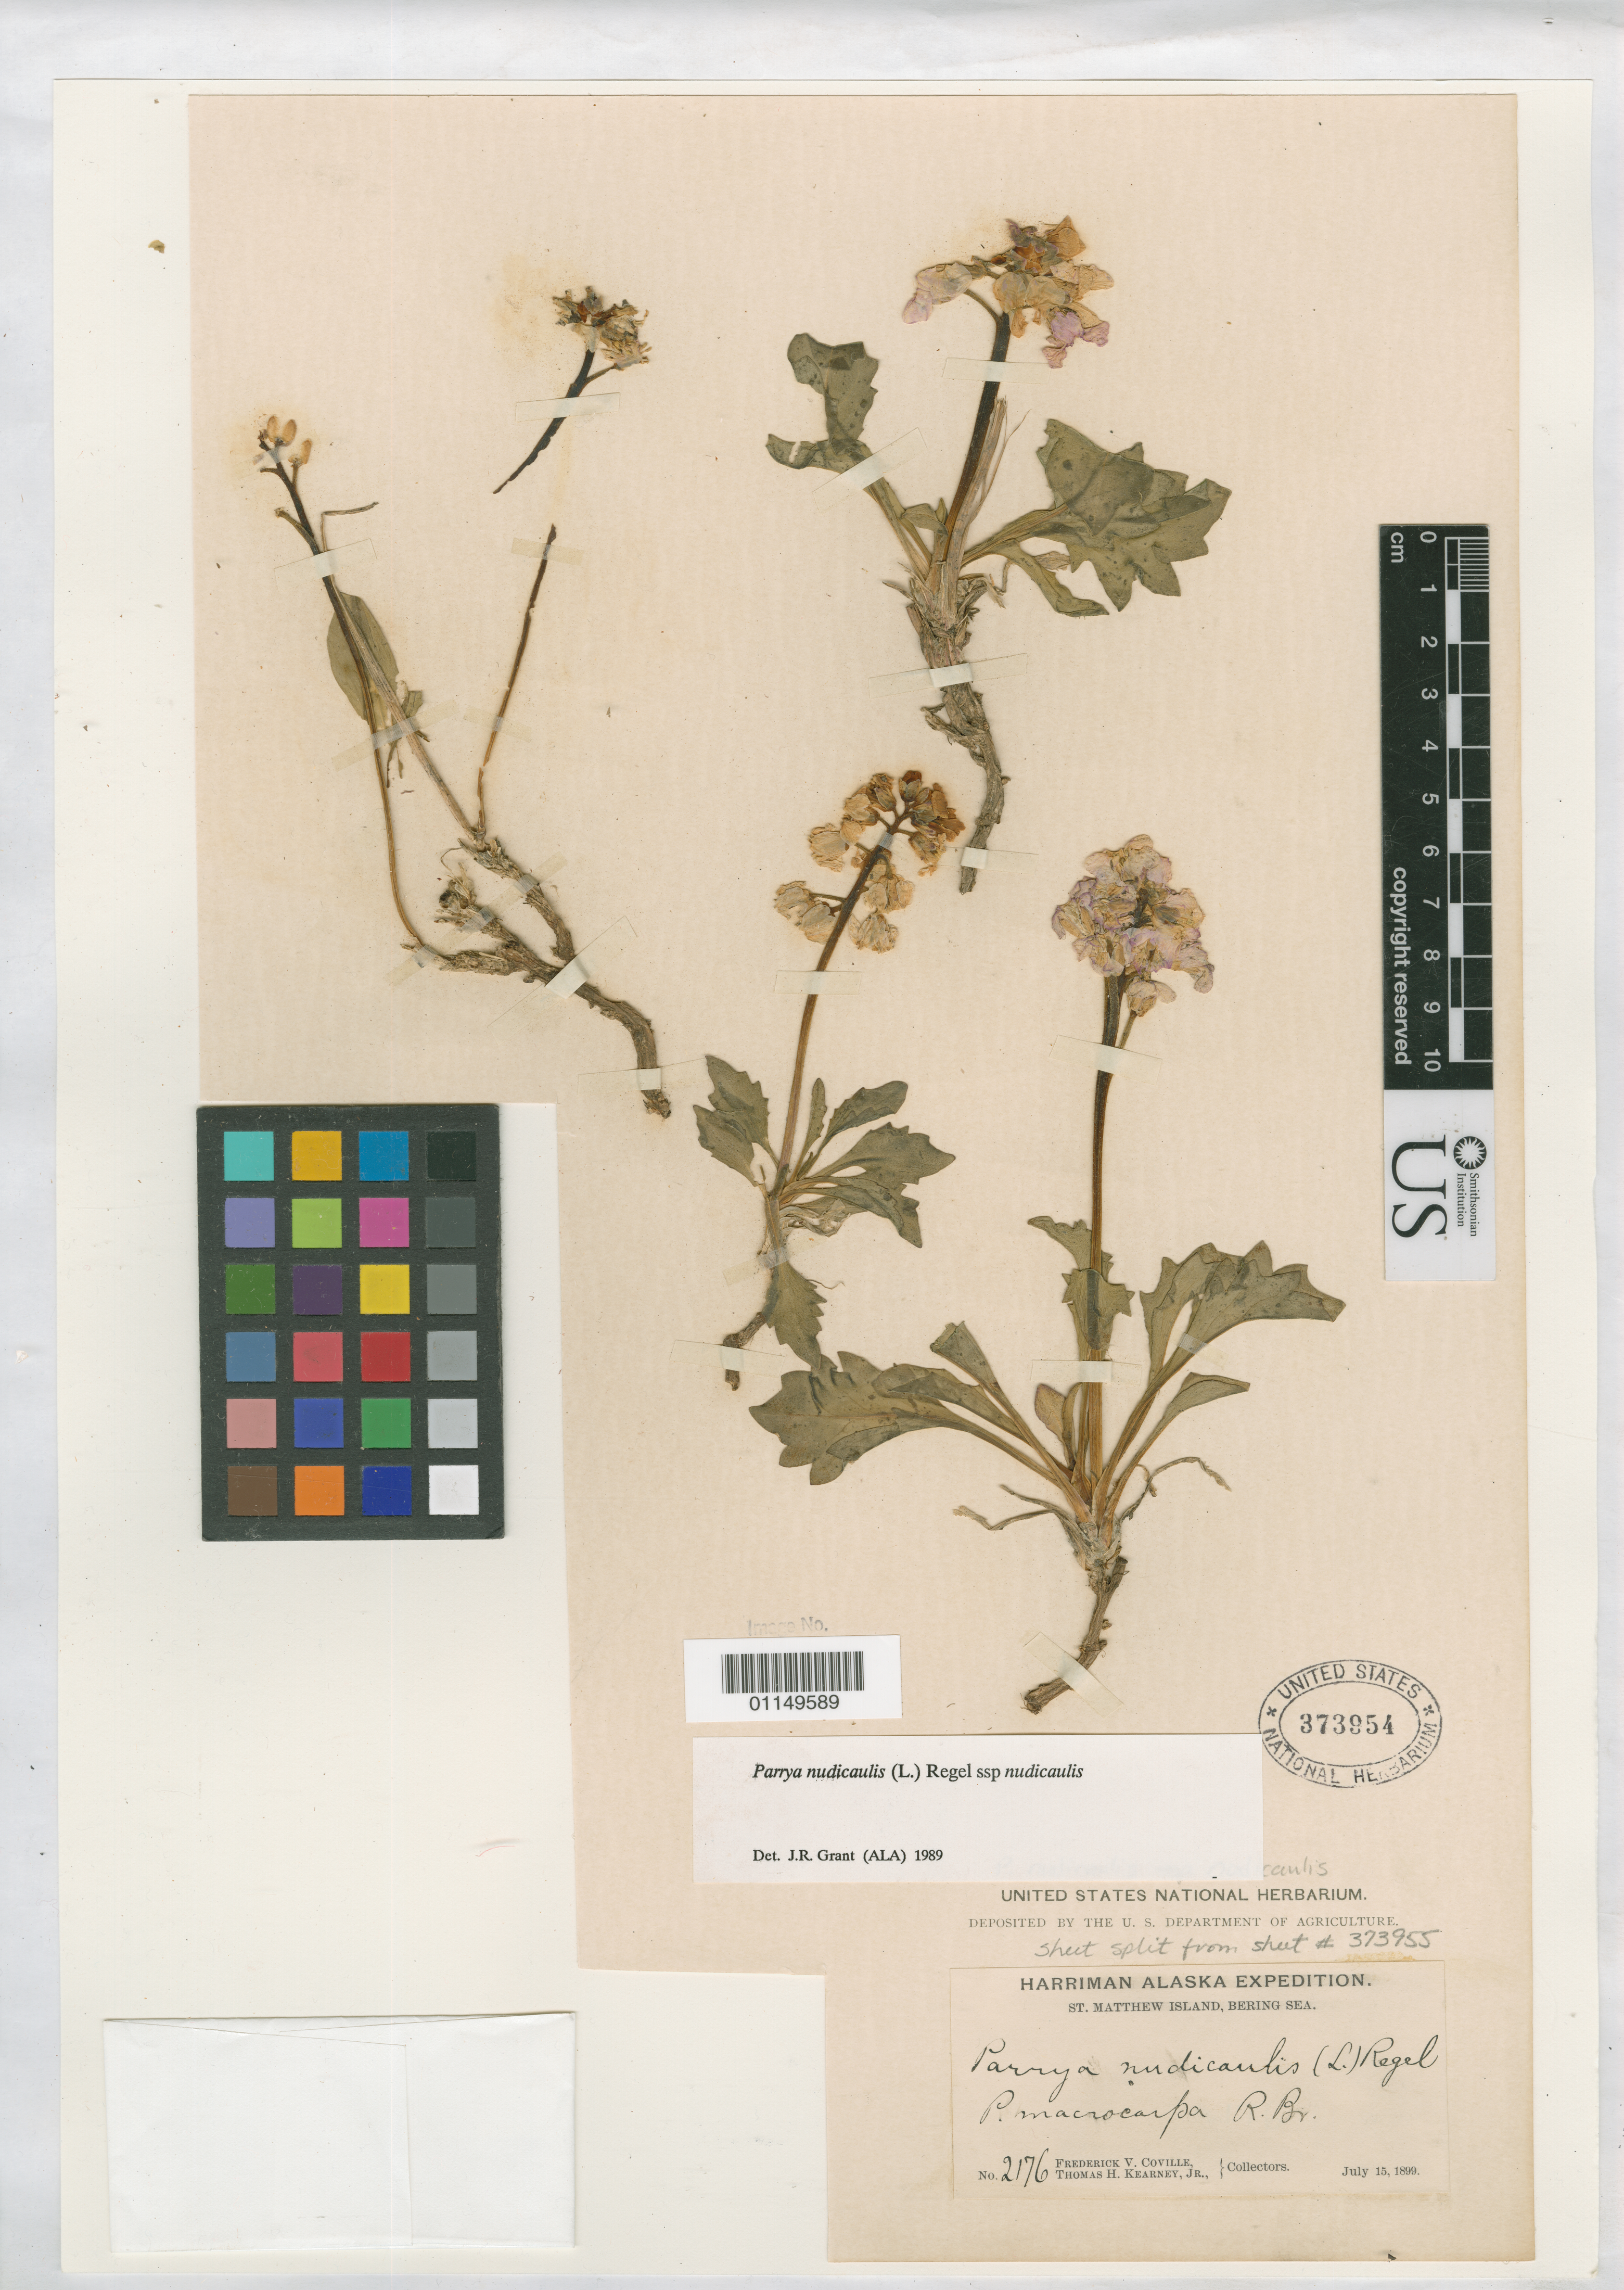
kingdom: Plantae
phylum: Tracheophyta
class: Magnoliopsida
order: Brassicales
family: Brassicaceae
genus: Parrya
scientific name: Parrya nudicaulis subsp. nudicaulis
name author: (L.) Regel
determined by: Grant, J. R., (SWITZERLAND)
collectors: F. V. Coville & T. H. Kearney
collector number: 2176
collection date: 1899-07-15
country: United States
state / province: Alaska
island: St. Matthew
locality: St. Matthew Island, Bering Sea.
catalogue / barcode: US 373954